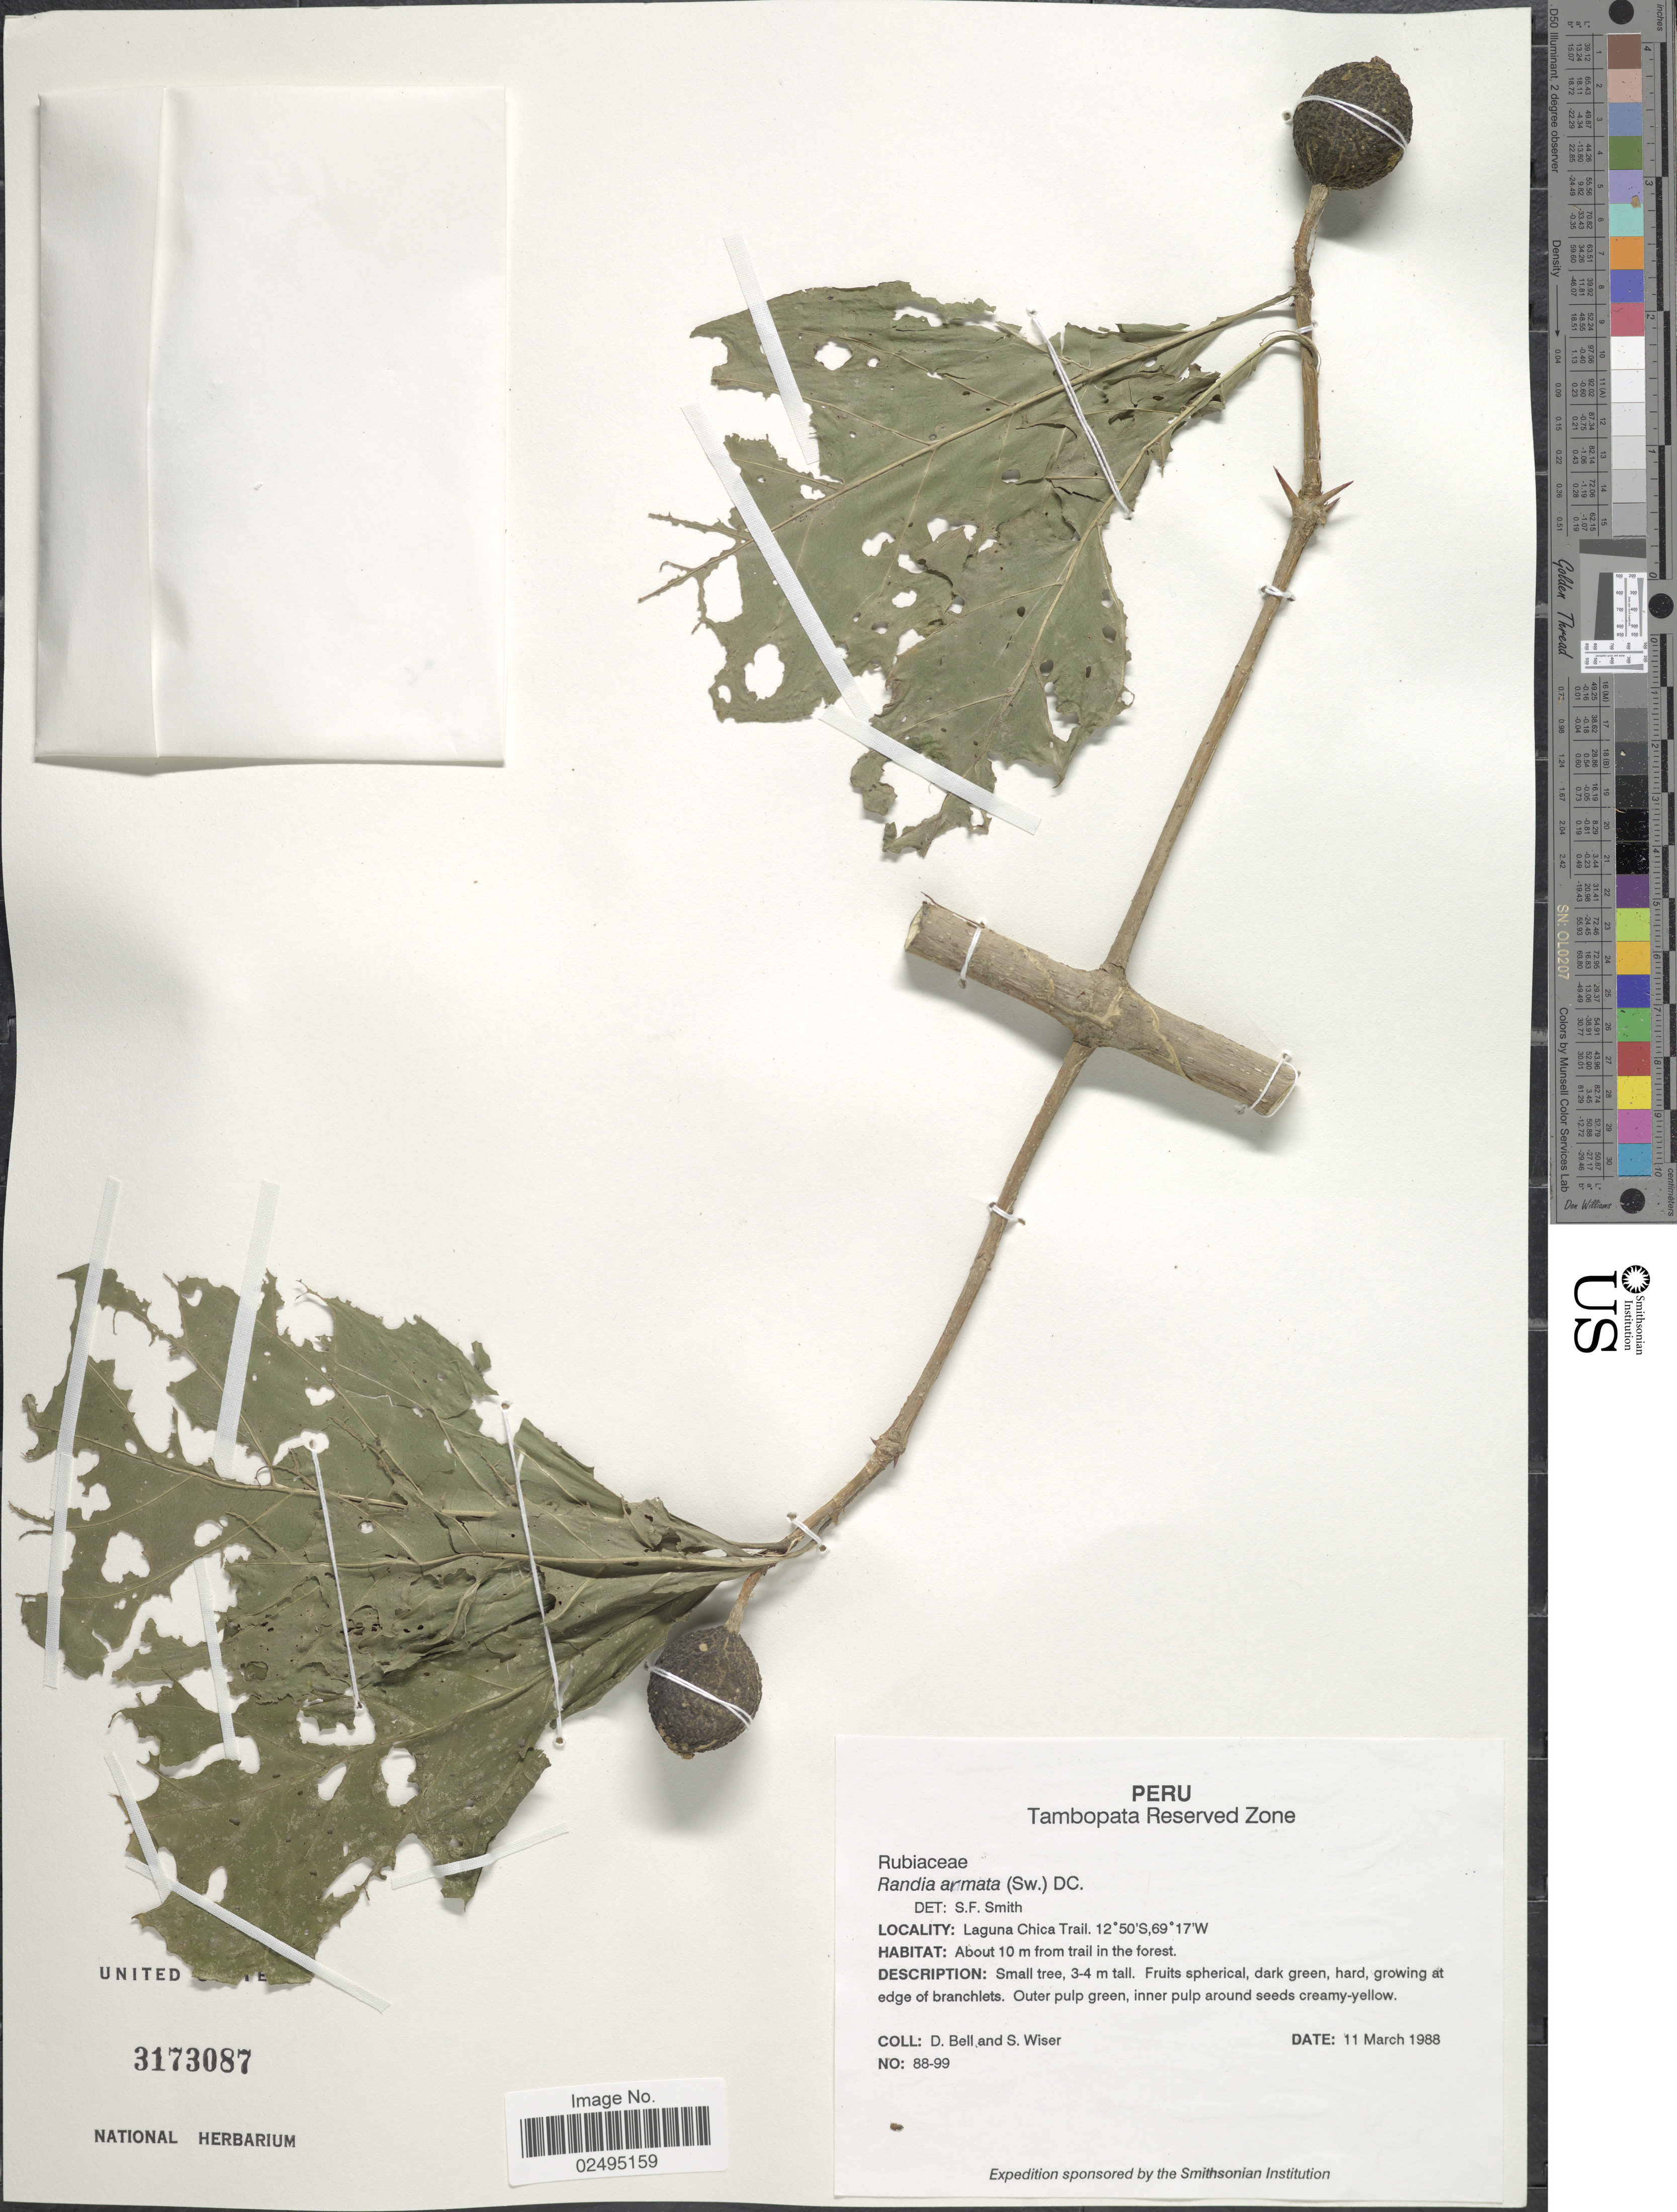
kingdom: Plantae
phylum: Tracheophyta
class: Magnoliopsida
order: Gentianales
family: Rubiaceae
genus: Randia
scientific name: Randia armata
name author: (Sw.) DC.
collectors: D. A. Bell & S. Wiser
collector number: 88-99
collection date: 1988-03-11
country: Peru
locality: Tambopata Reserved Zone, Laguna Chica Trail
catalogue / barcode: US 3173087